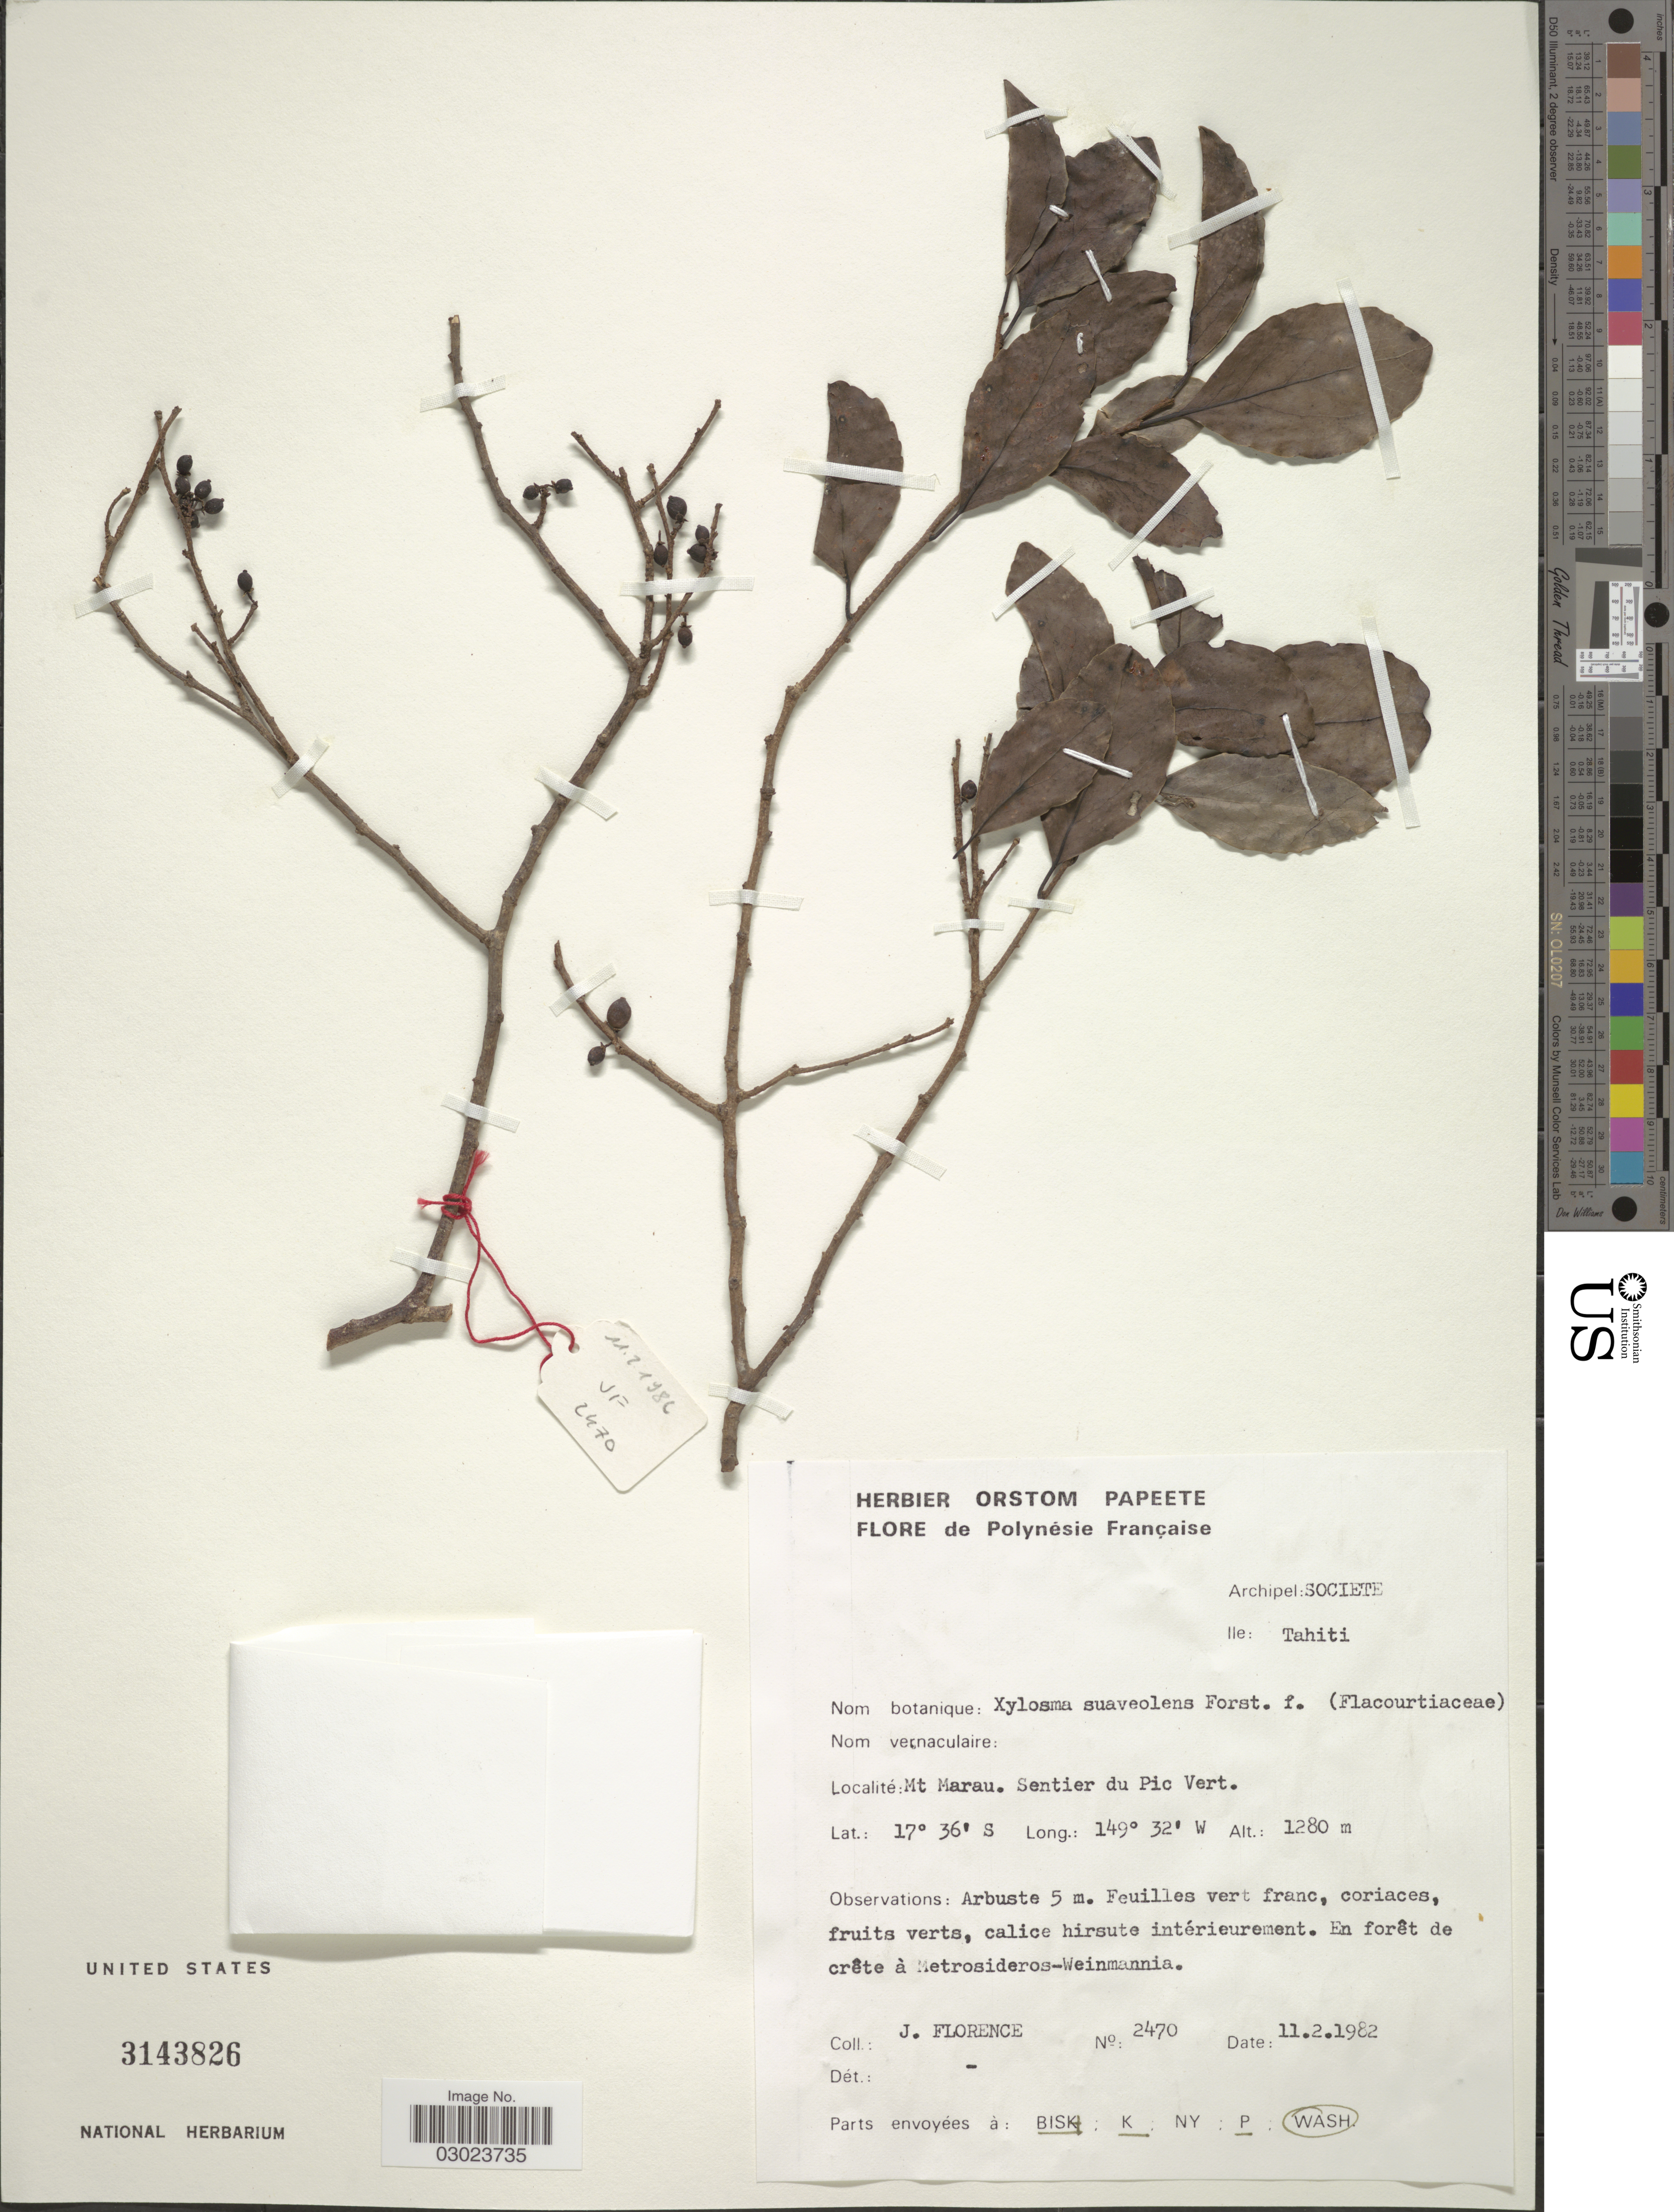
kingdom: Plantae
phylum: Tracheophyta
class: Magnoliopsida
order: Malpighiales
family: Salicaceae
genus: Xylosma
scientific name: Xylosma suaveolens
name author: G. Forst.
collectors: J. Florence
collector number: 2470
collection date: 1982-02-11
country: French Polynesia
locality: Archipel: Societe. Ile: Tahiti. Mt Marau. Sentier du Pic Vert.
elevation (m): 1280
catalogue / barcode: US 3143826